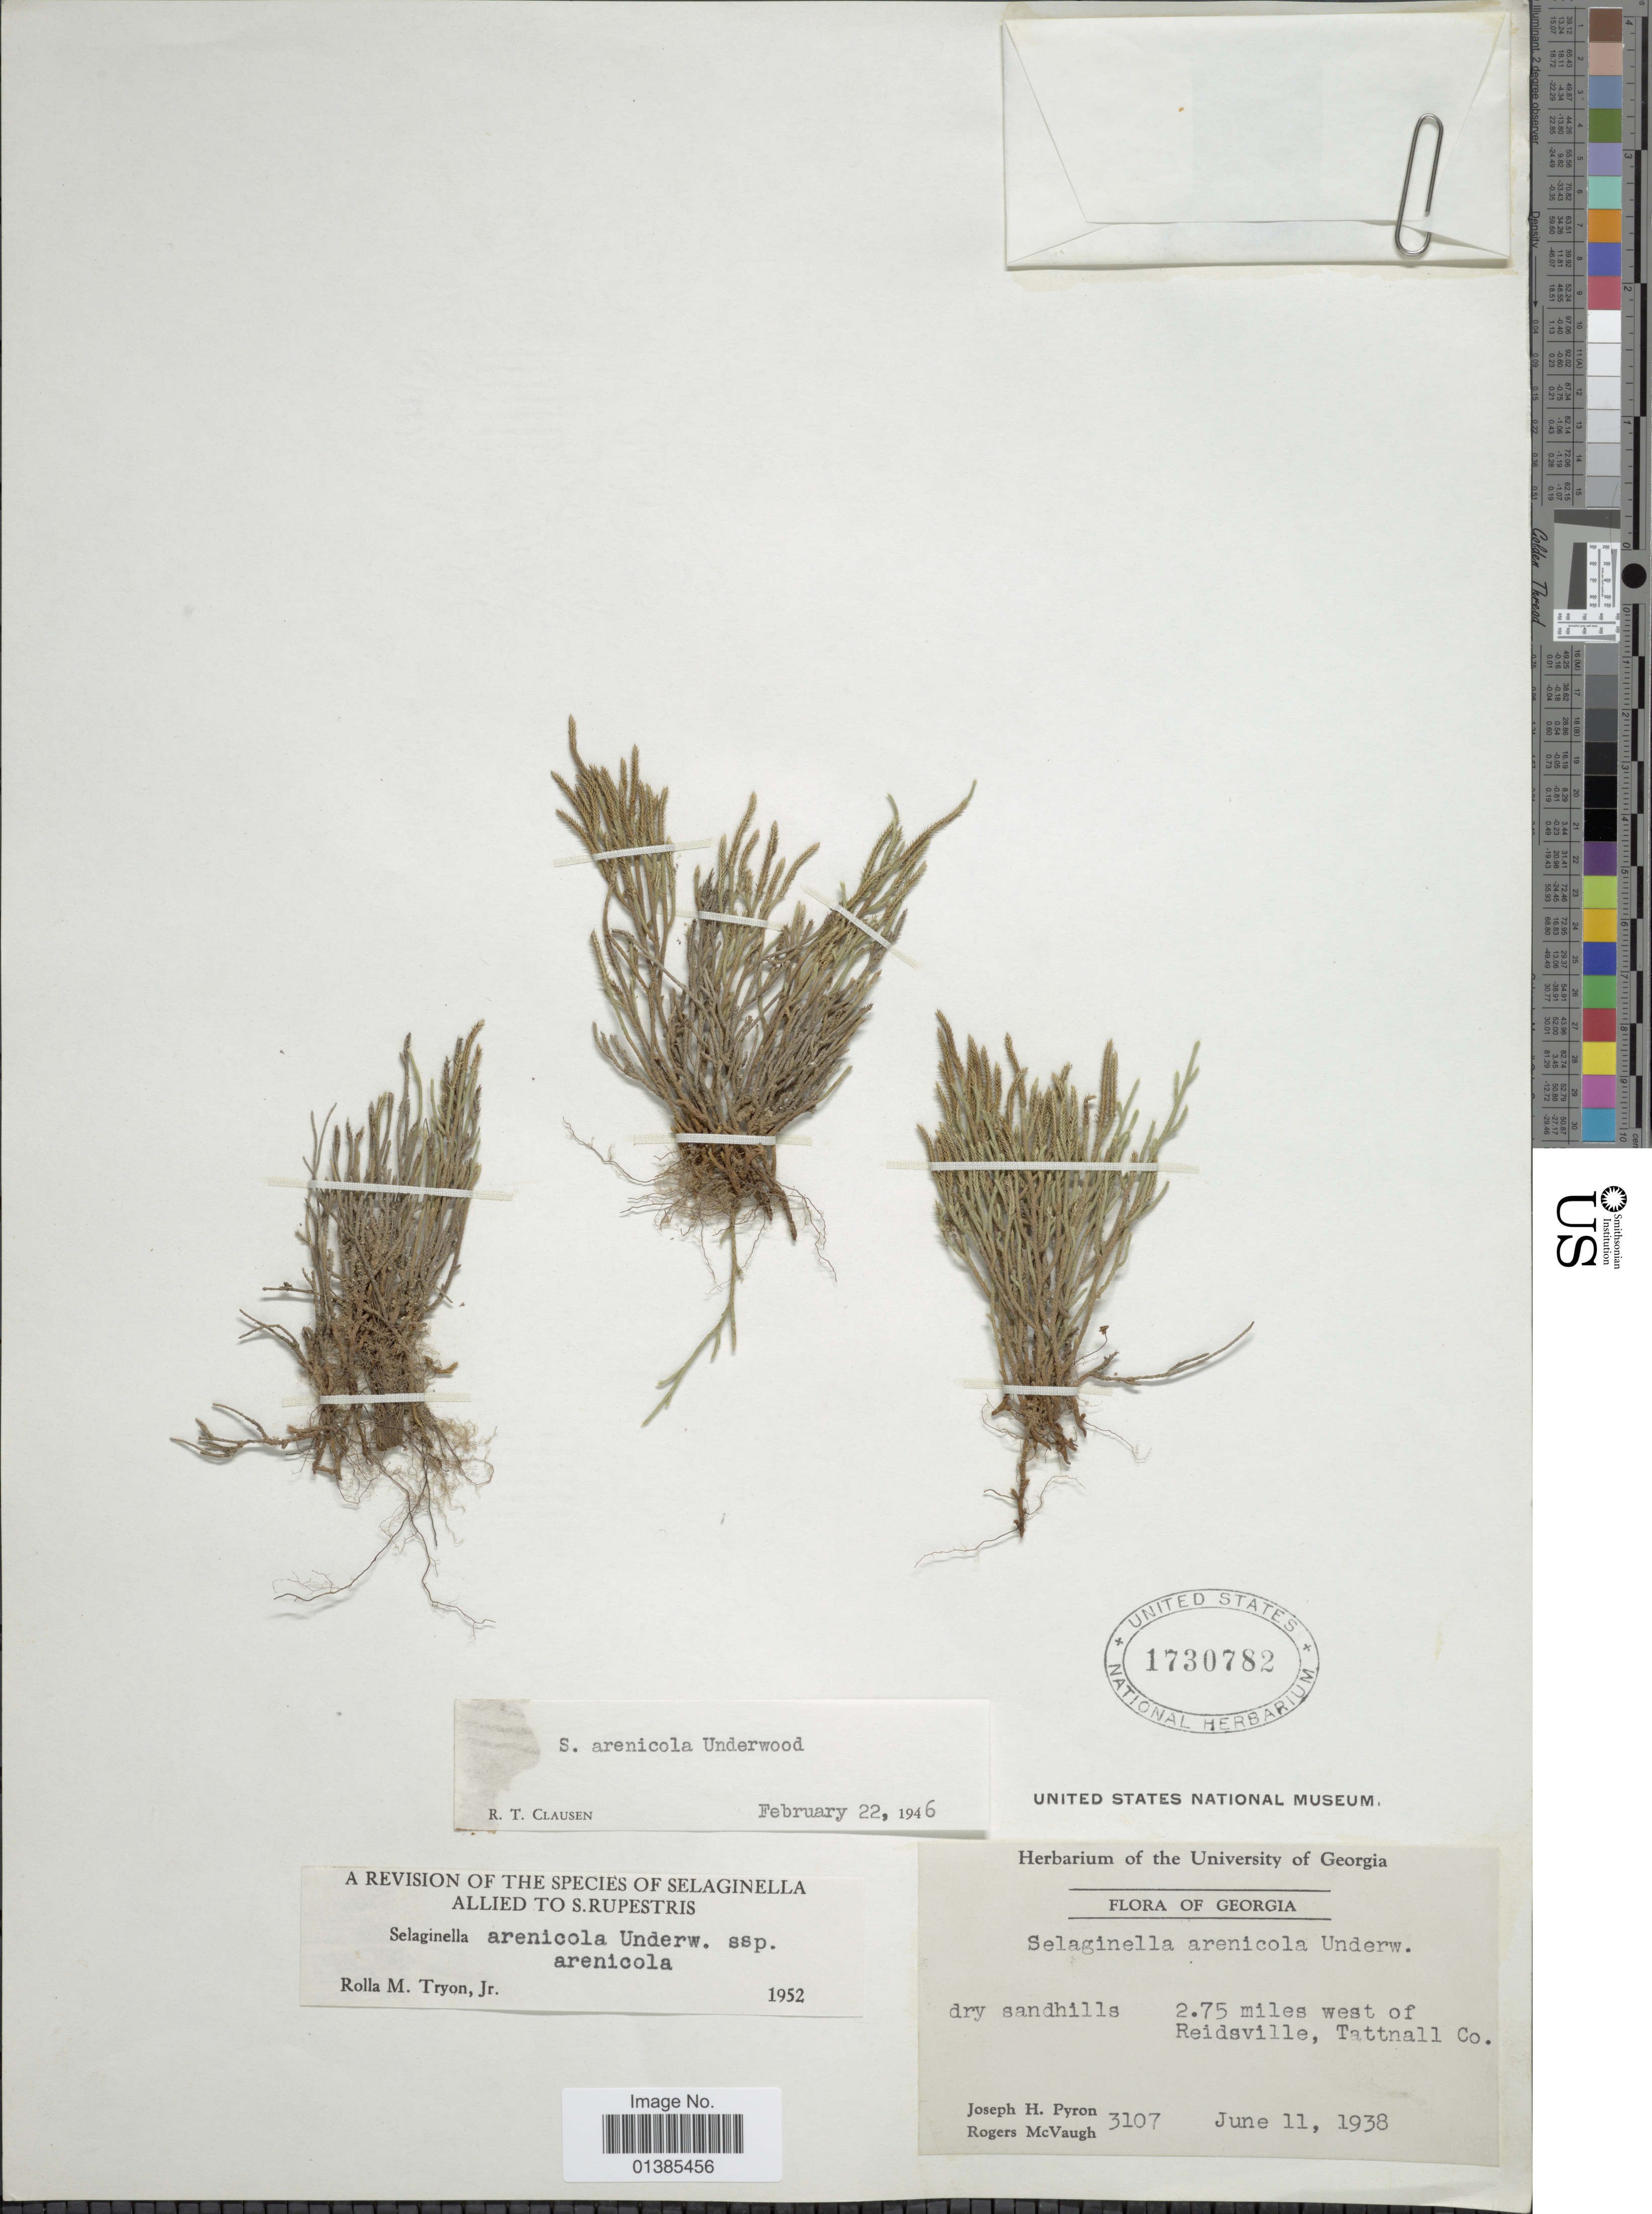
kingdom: Plantae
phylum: Tracheophyta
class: Lycopodiopsida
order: Selaginellales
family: Selaginellaceae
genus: Selaginella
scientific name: Selaginella arenicola subsp. arenicola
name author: Underw.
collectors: J. H. Pyron & R. McVaugh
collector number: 3107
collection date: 1938-06-11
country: United States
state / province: Georgia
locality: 2.75 miles west of Reidsville, Tattnall Co.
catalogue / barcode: US 1730782